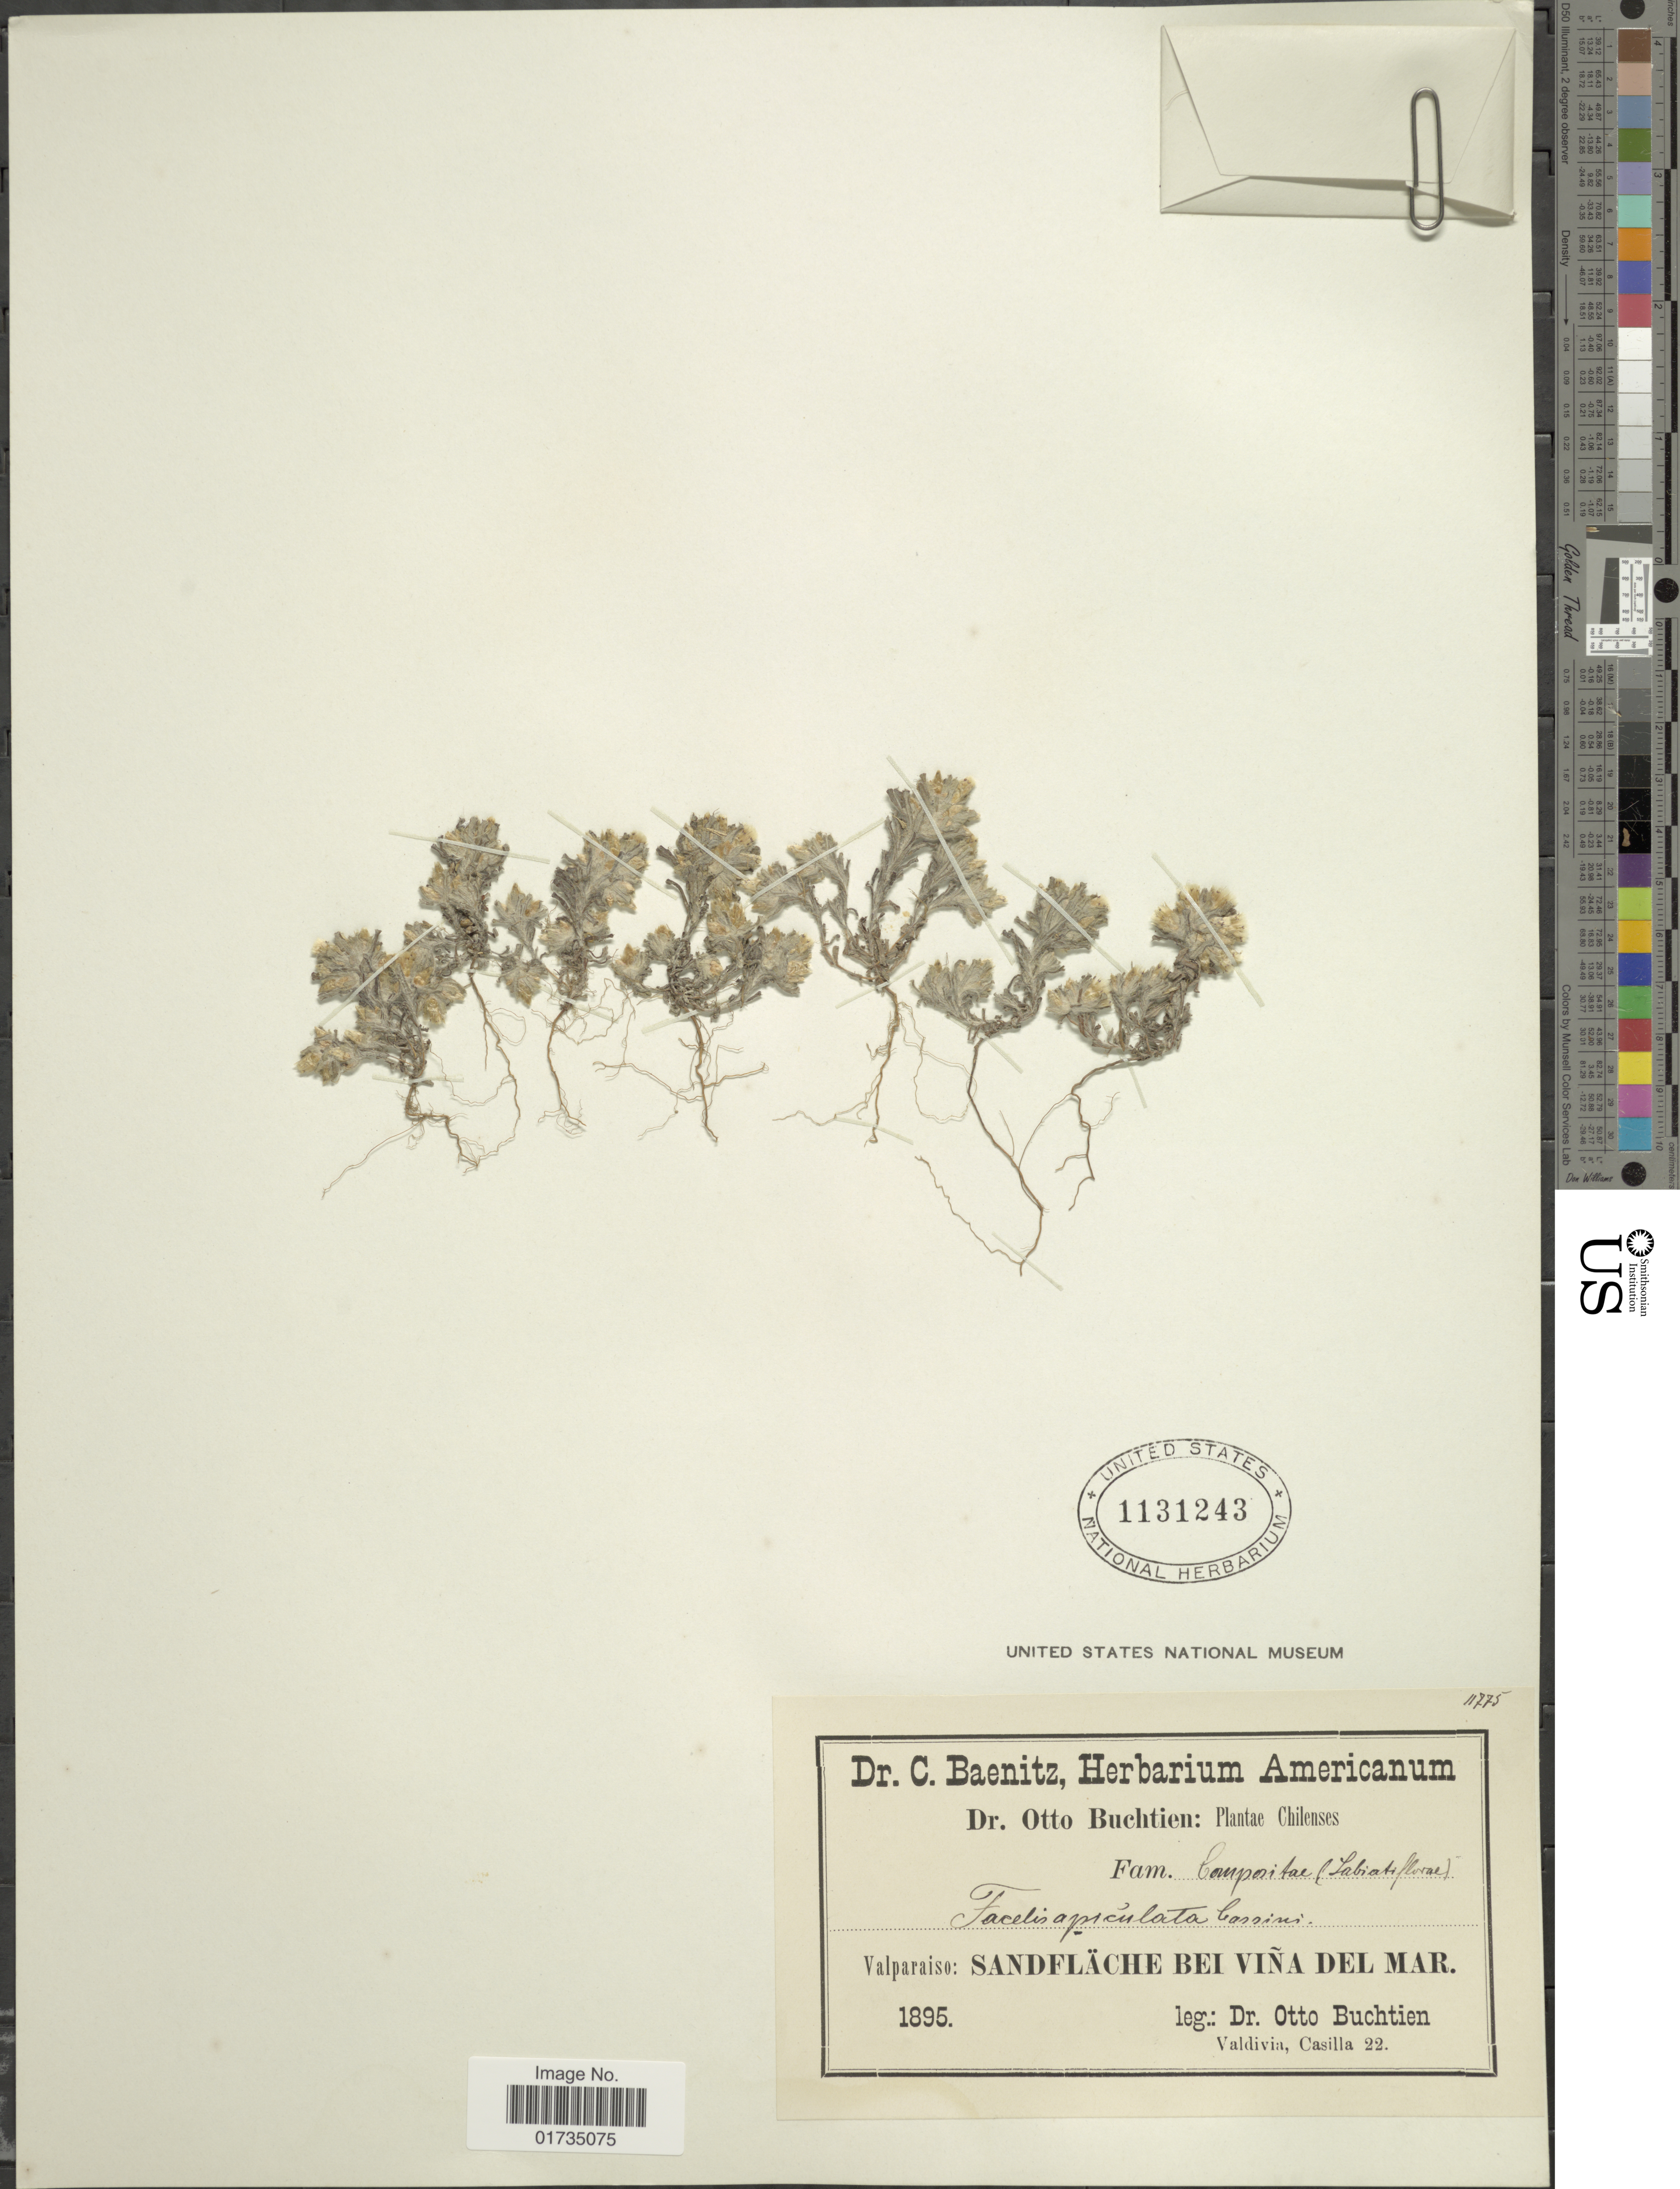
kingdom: Plantae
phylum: Tracheophyta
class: Magnoliopsida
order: Asterales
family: Asteraceae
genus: Facelis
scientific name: Facelis retusa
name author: (Lam.) Sch. Bip.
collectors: O. Buchtien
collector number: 22?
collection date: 1895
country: Chile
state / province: Valparaíso (V)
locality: Valparaiso: Sandflache Bei Viña del Mar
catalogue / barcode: US 1131243